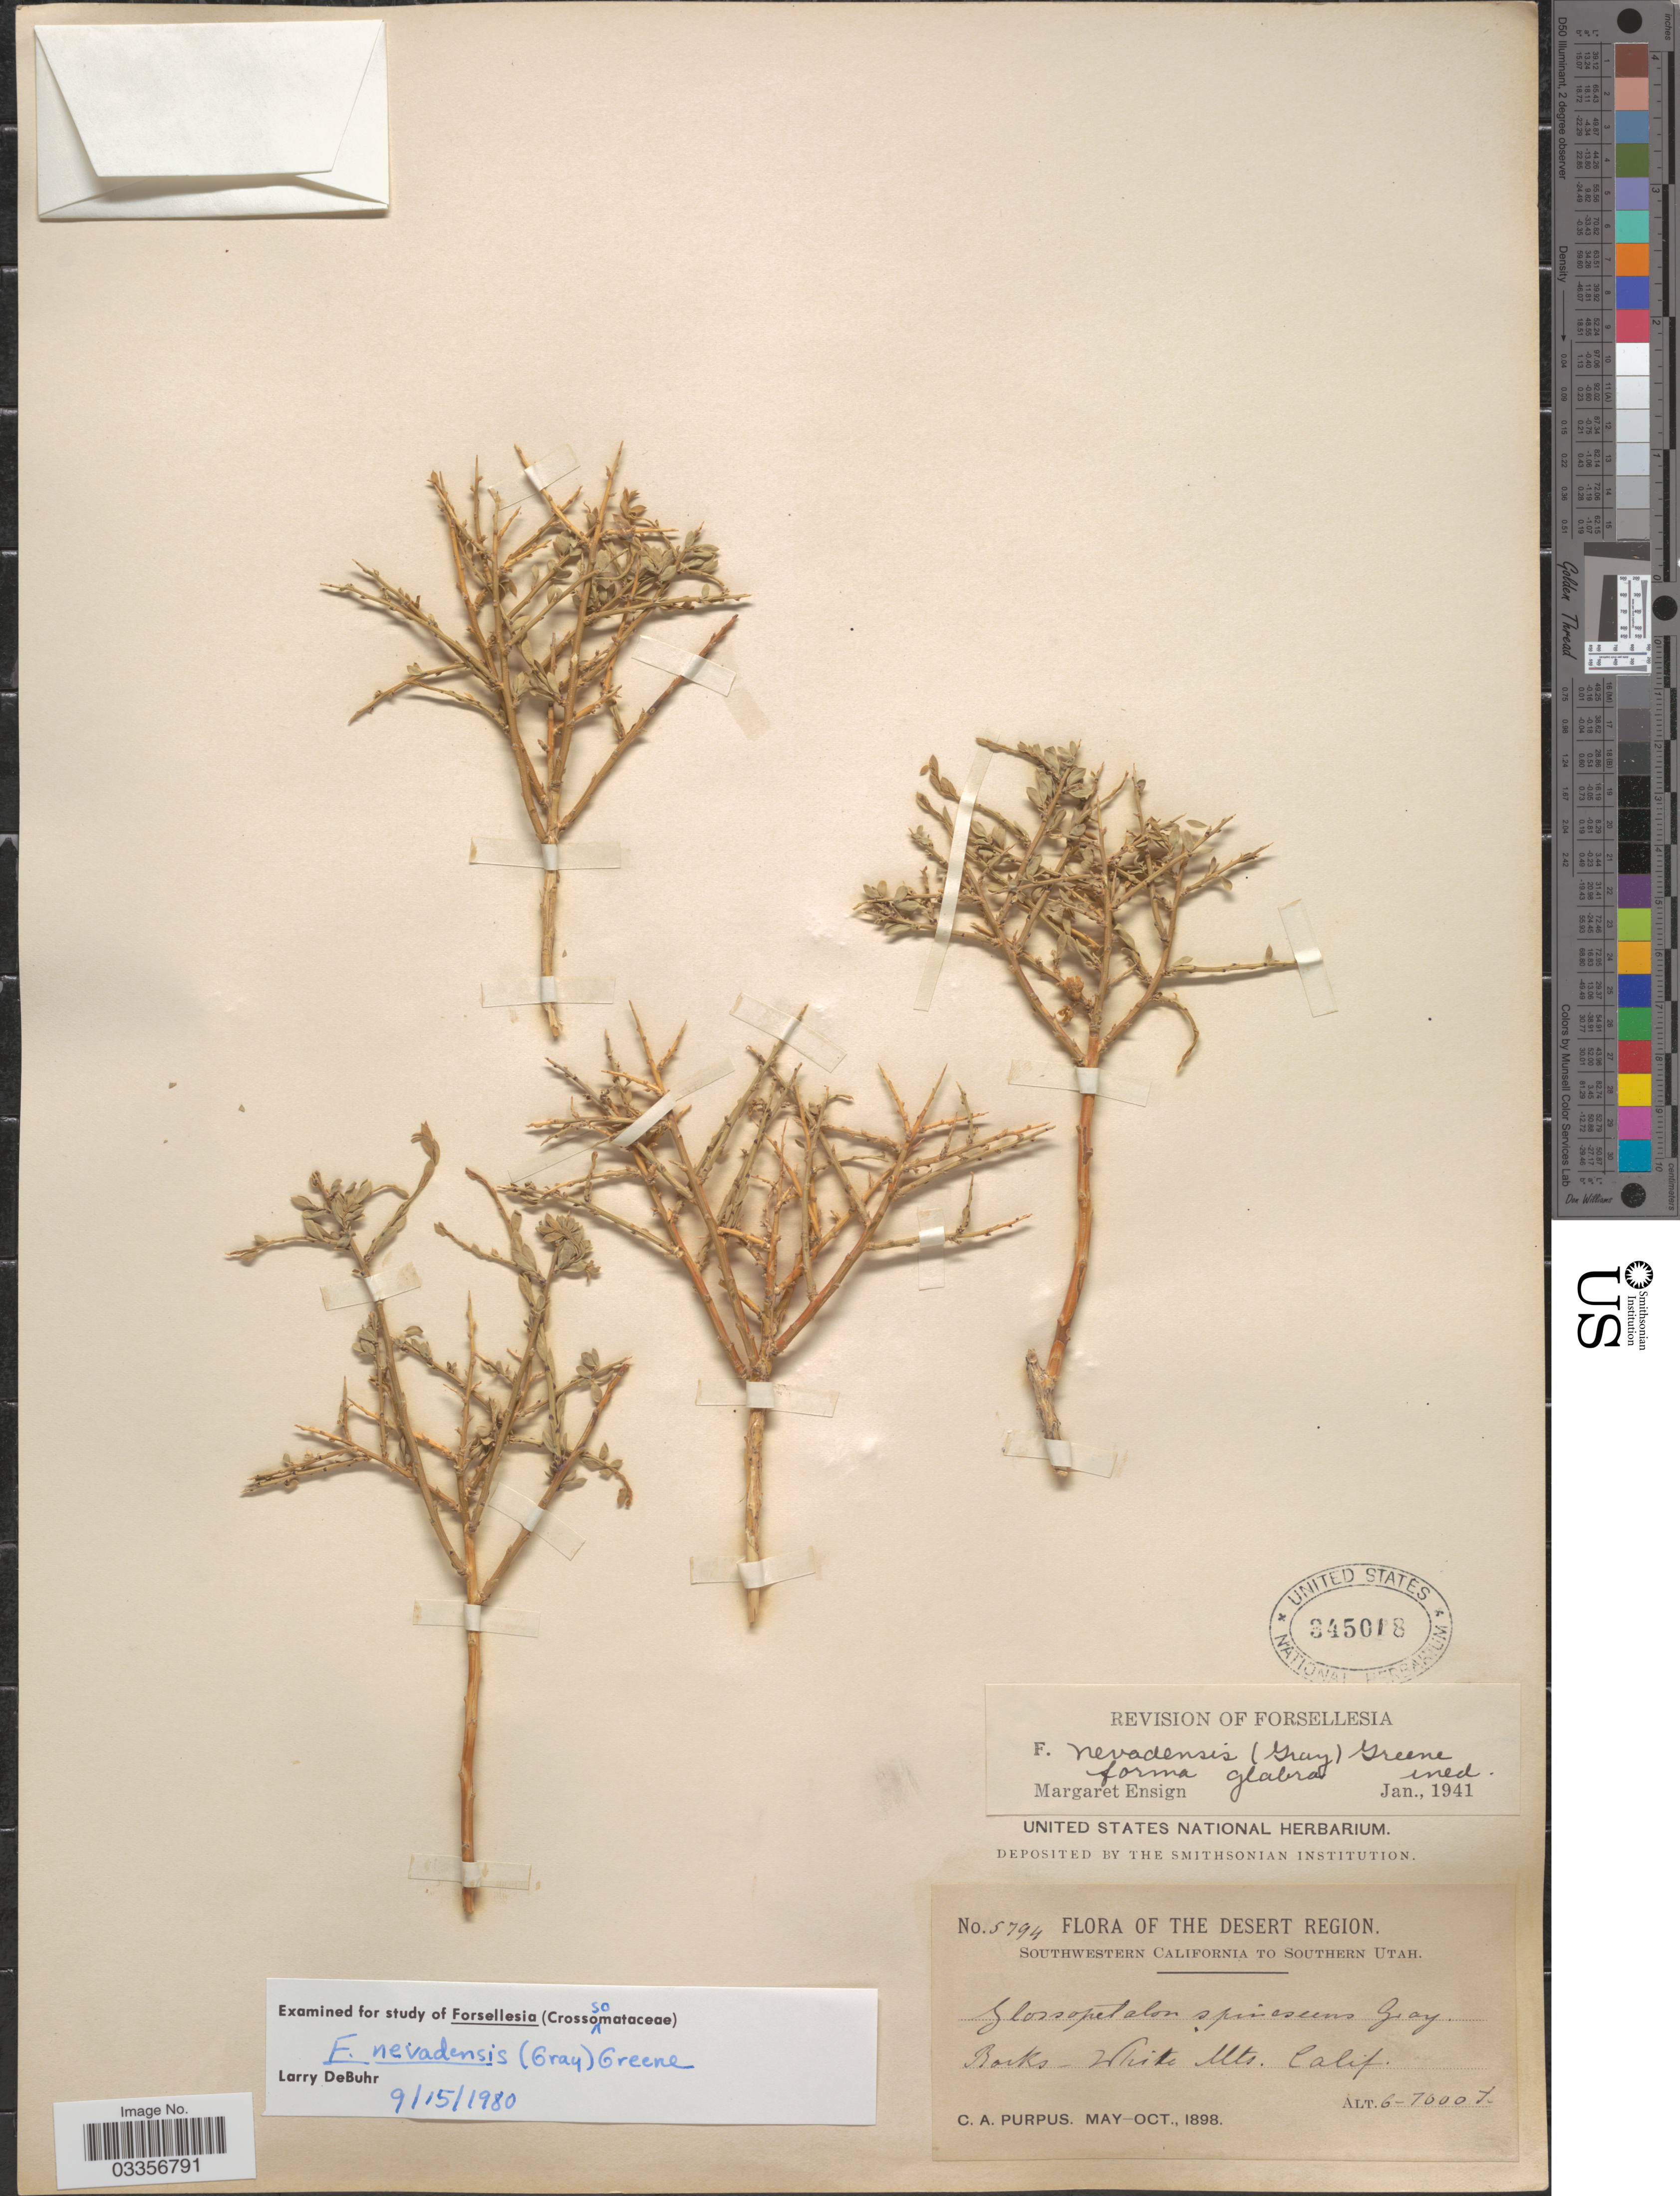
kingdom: Plantae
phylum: Tracheophyta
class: Magnoliopsida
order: Crossosomatales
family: Crossosomataceae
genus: Glossopetalon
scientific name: Glossopetalon spinescens var. aridum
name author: M.E. Jones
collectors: C. A. Purpus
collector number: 5794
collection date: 1898-05/1898-10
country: United States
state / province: California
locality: The Desert Region, Southwestern California, White Mts.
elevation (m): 1829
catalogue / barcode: US 345018